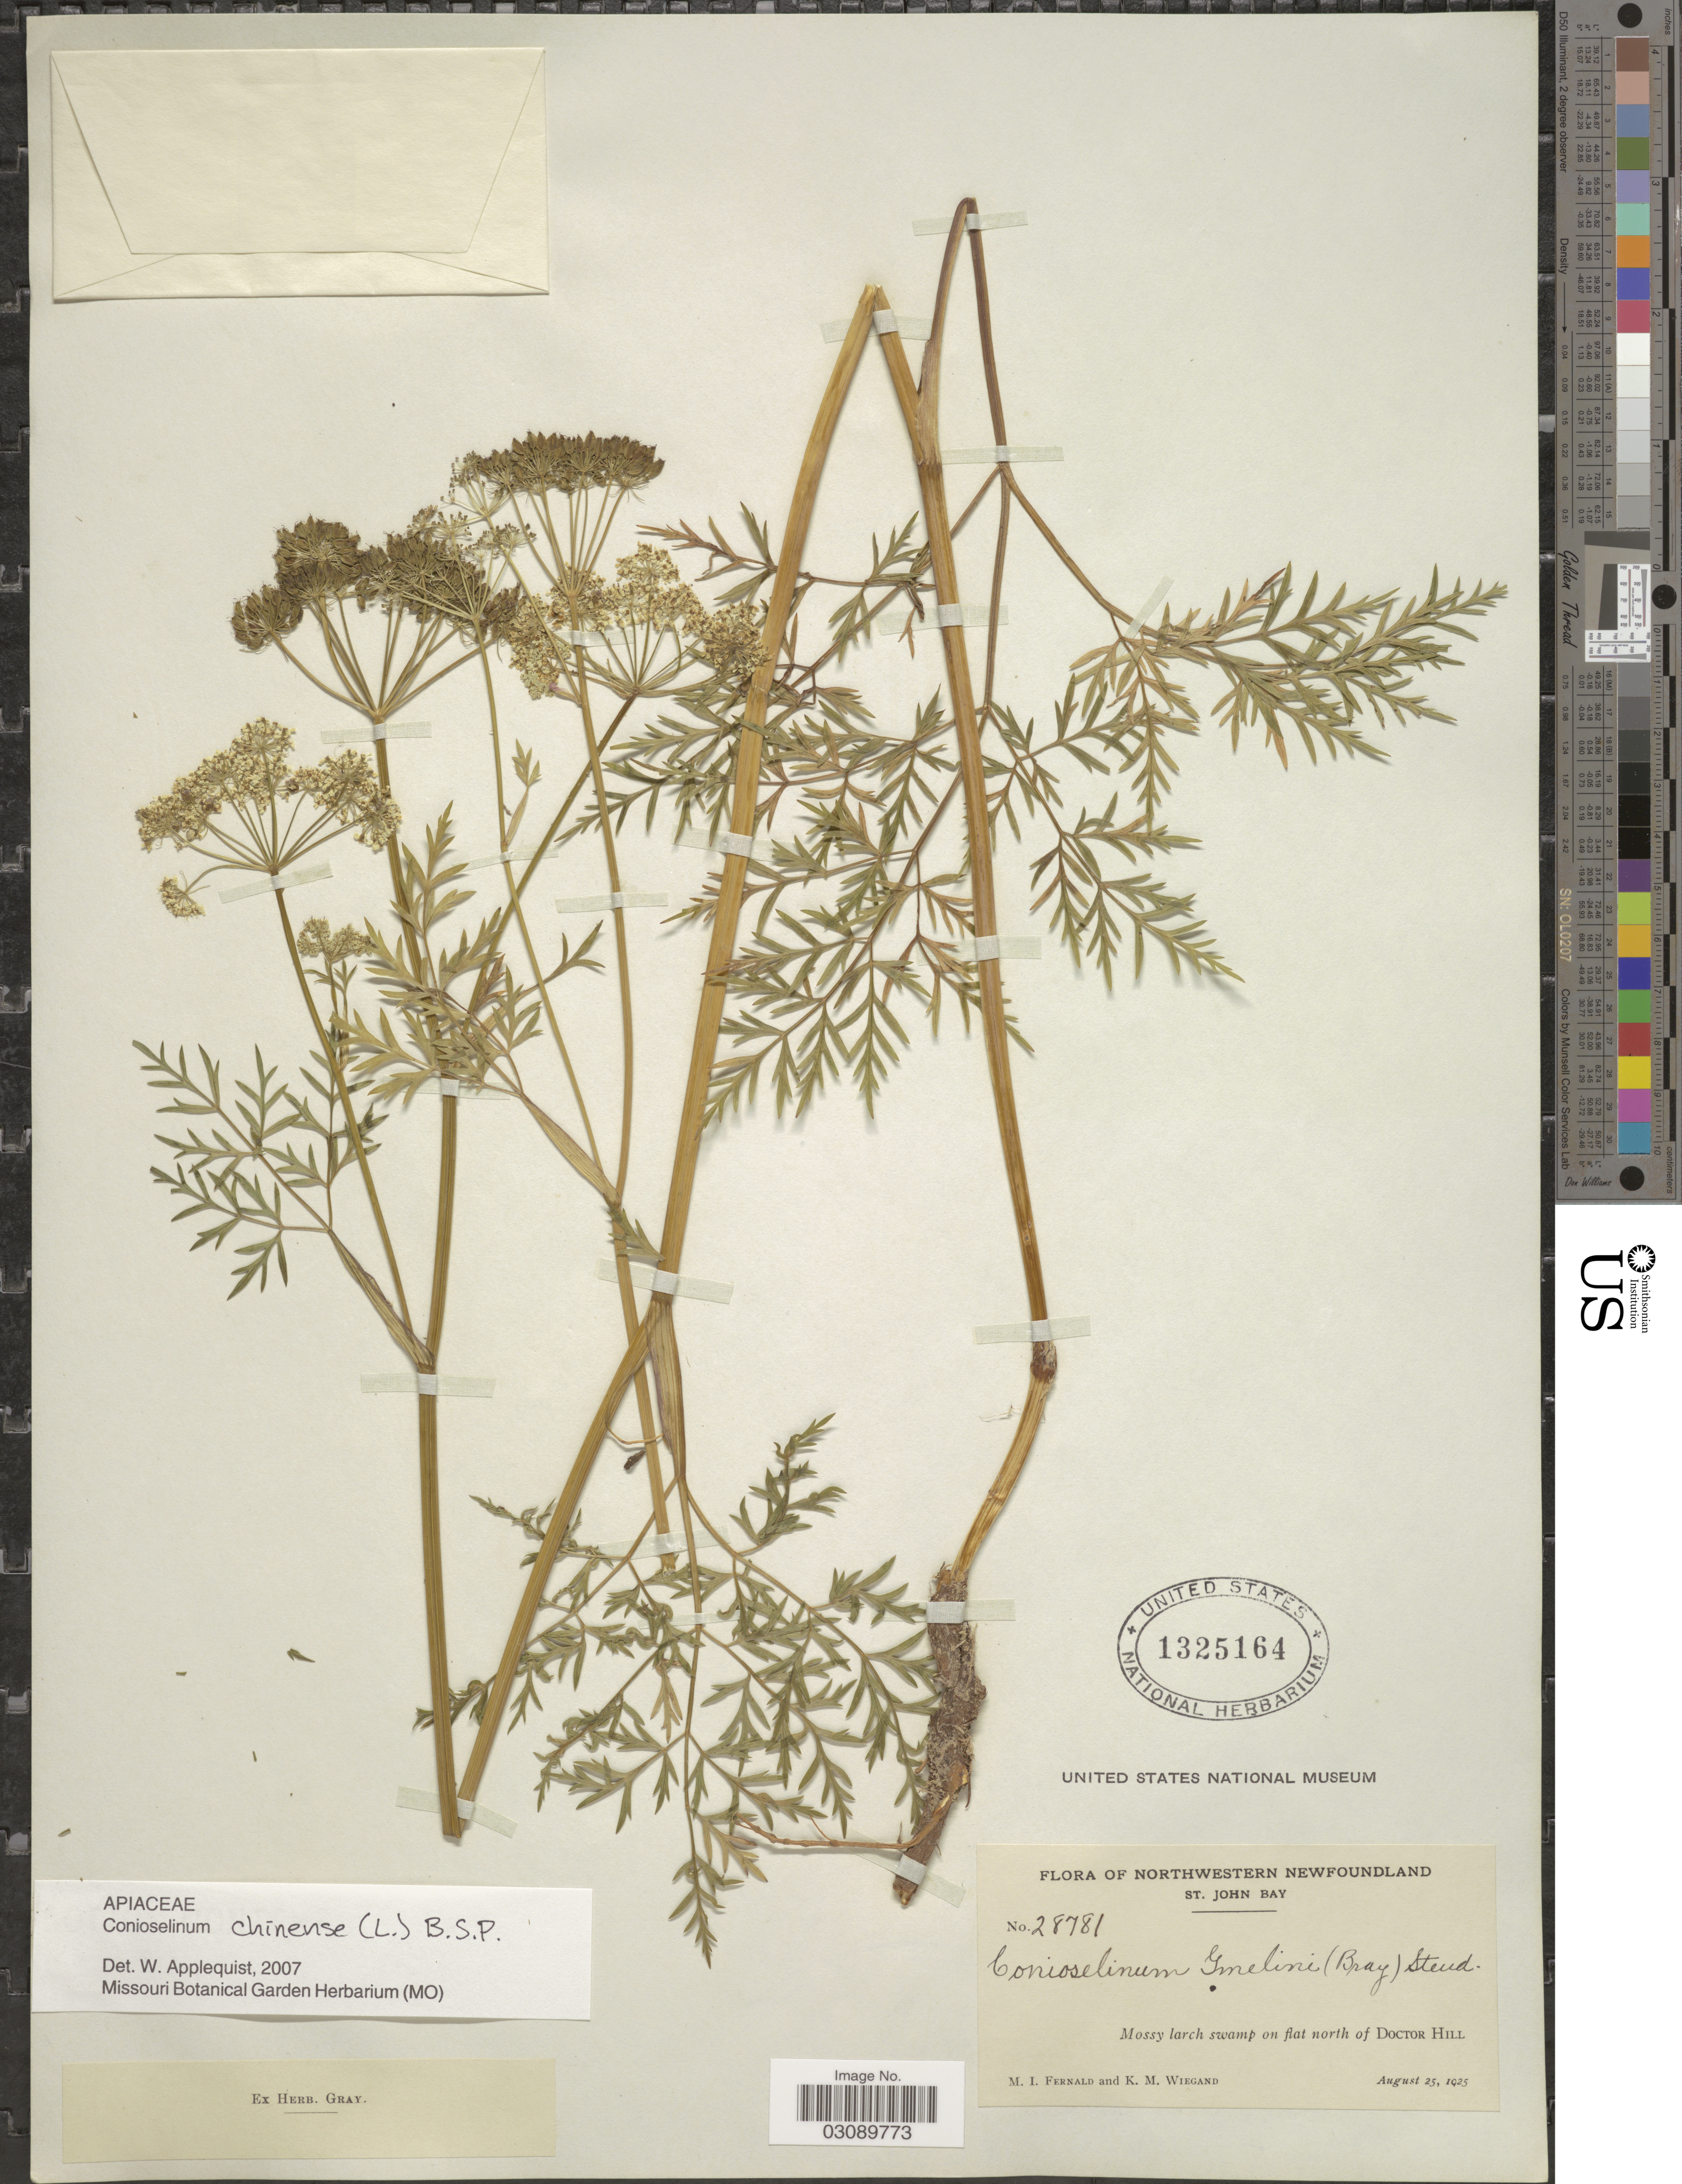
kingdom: Plantae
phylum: Tracheophyta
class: Magnoliopsida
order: Apiales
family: Apiaceae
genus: Conioselinum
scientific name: Conioselinum chinense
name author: (L.) Britton et al.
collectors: M. L. Fernald & K. M. Wiegand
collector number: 28781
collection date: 1925-08-25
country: Canada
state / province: Newfoundland and Labrador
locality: Northwestern Newfoundland. St. John Bay. Mossy larch swamp on flat north of Doctor Hill.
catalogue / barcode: US 1325164